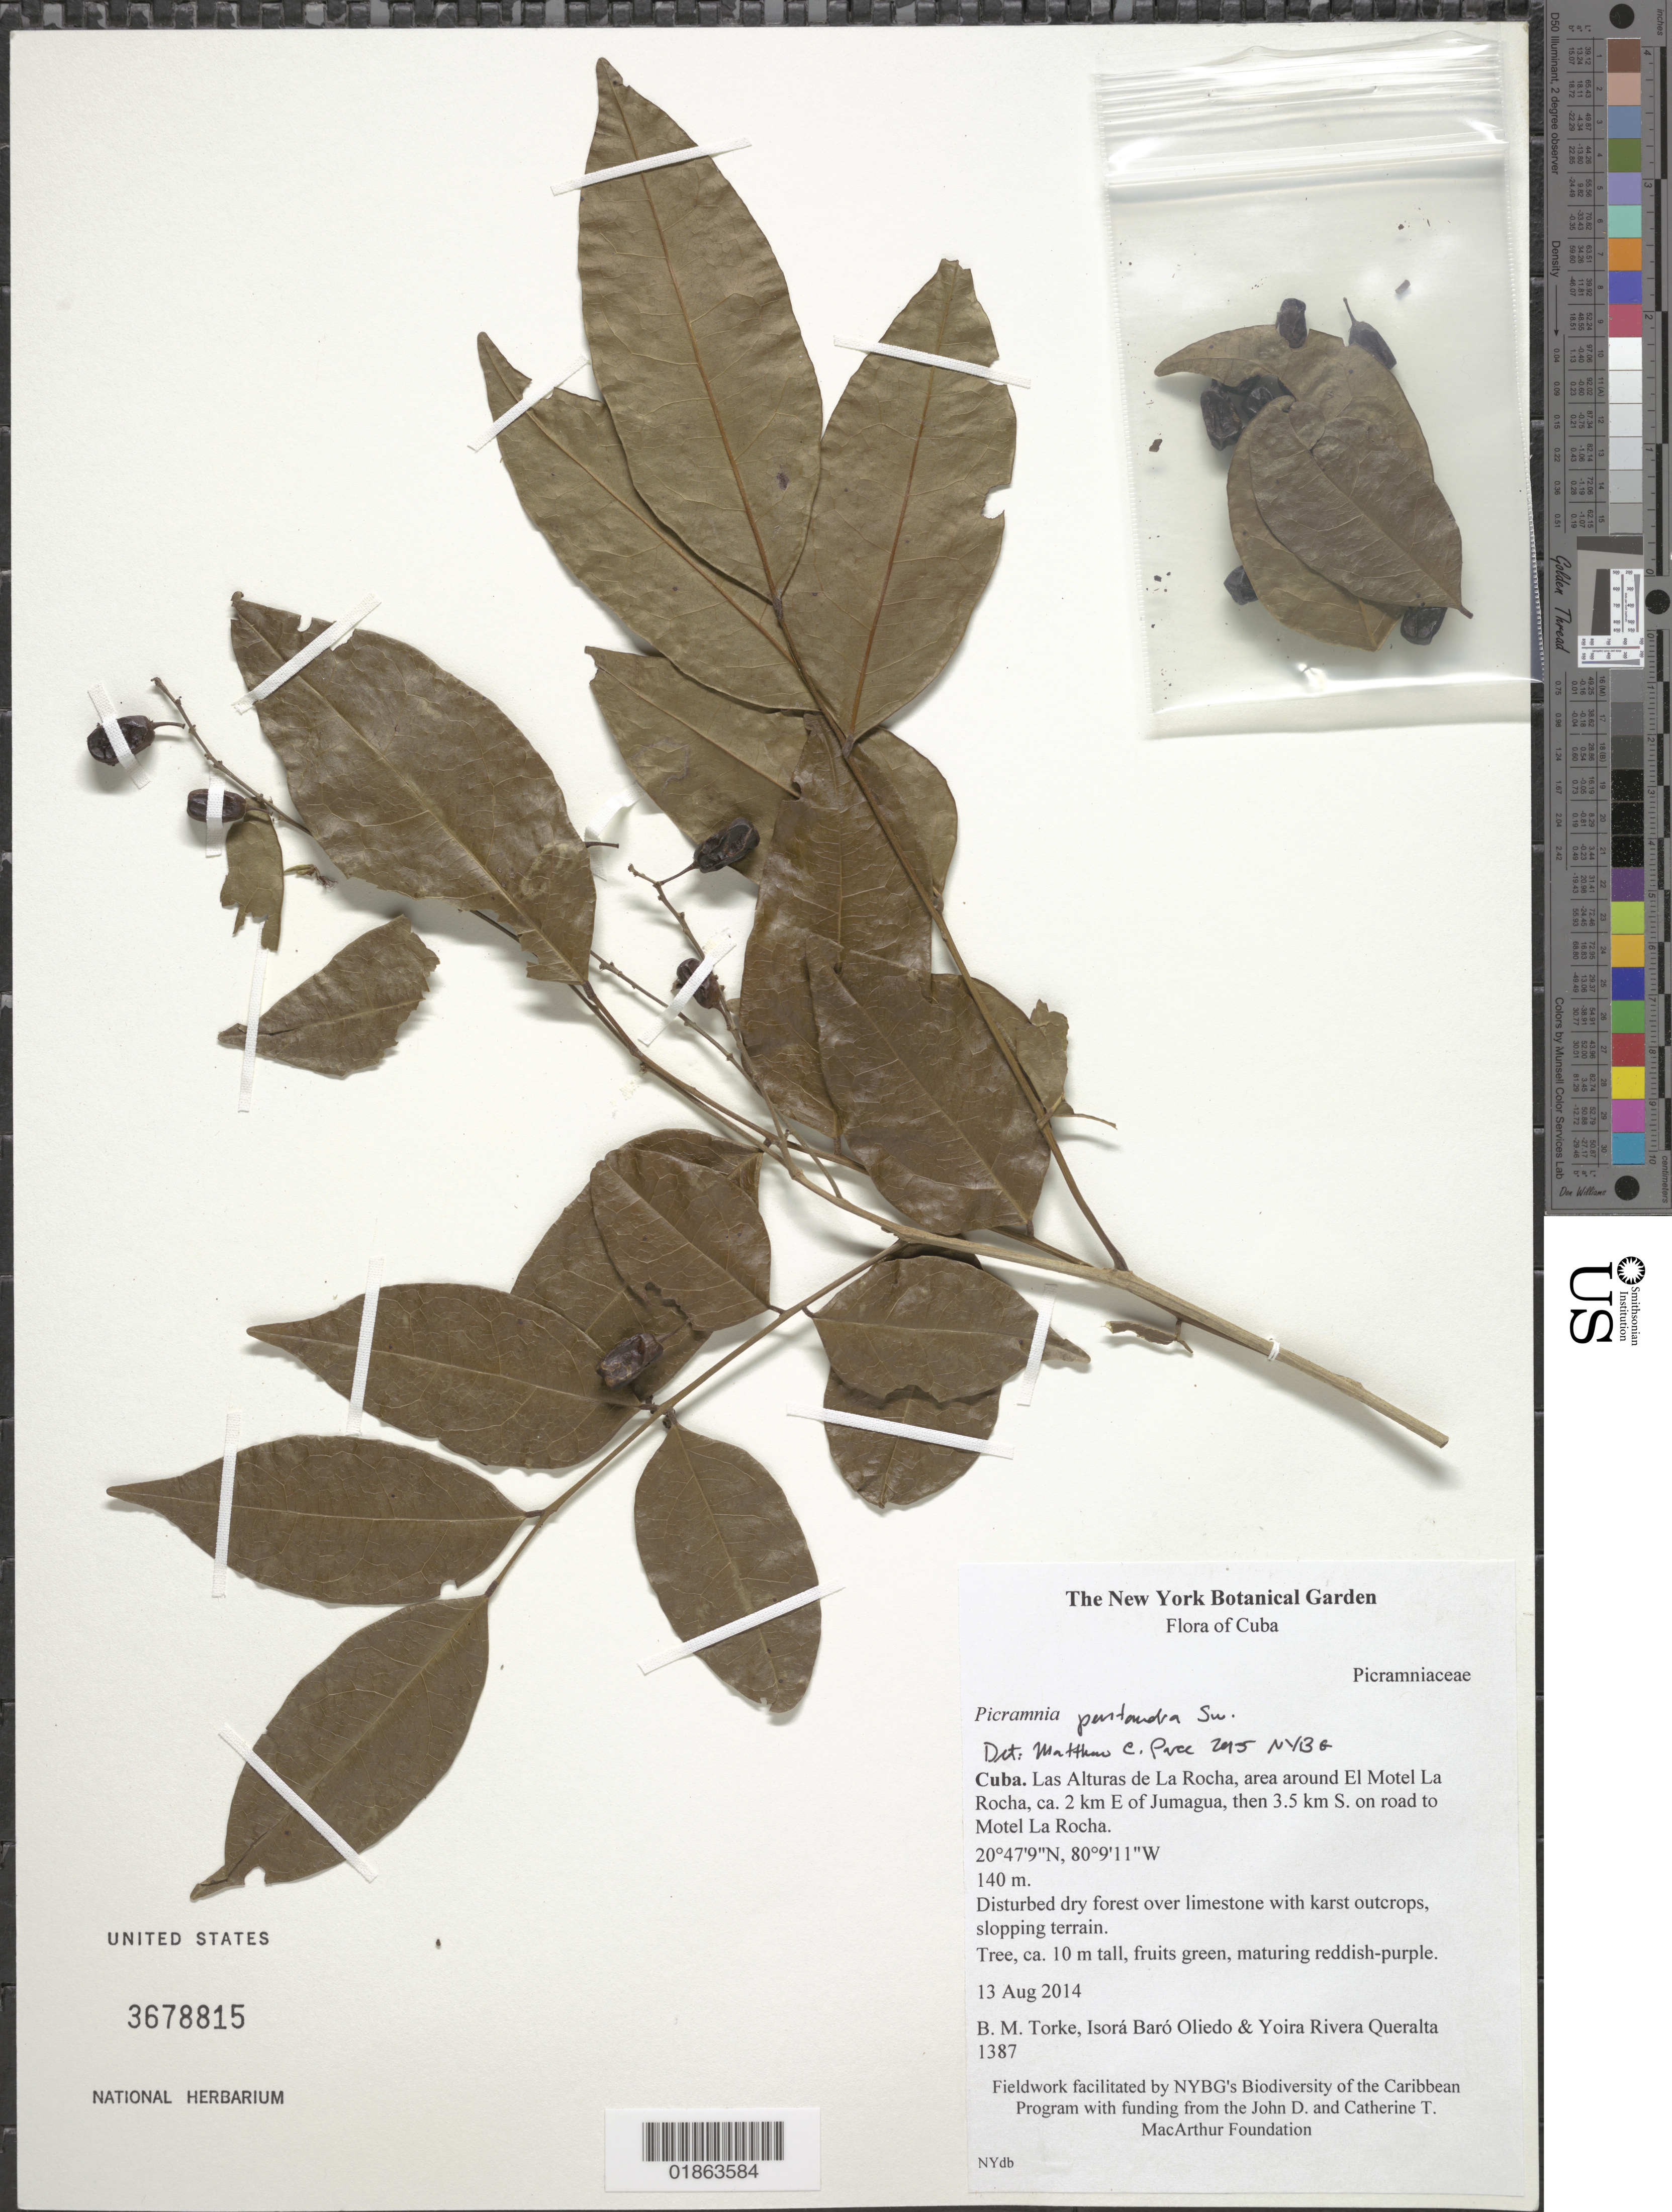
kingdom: Plantae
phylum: Tracheophyta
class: Magnoliopsida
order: Picramniales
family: Picramniaceae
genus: Picramnia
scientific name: Picramnia pentandra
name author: Sw.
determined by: Pace, Matthew C.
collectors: B. M. Torke, I. Baró Oliedo & Y. Rivera Queralta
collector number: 1387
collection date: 2014-08-13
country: Cuba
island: Cuba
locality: Las Alturas de La Rocha, area around El Motel La Rocha, ca. 2 km E of Jumagua, then 3.5 km S on road to Motel La Rocha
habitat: Disturbed dry forest over limestone with karst outcrops, sloping terrain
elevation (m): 140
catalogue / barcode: US 3678815